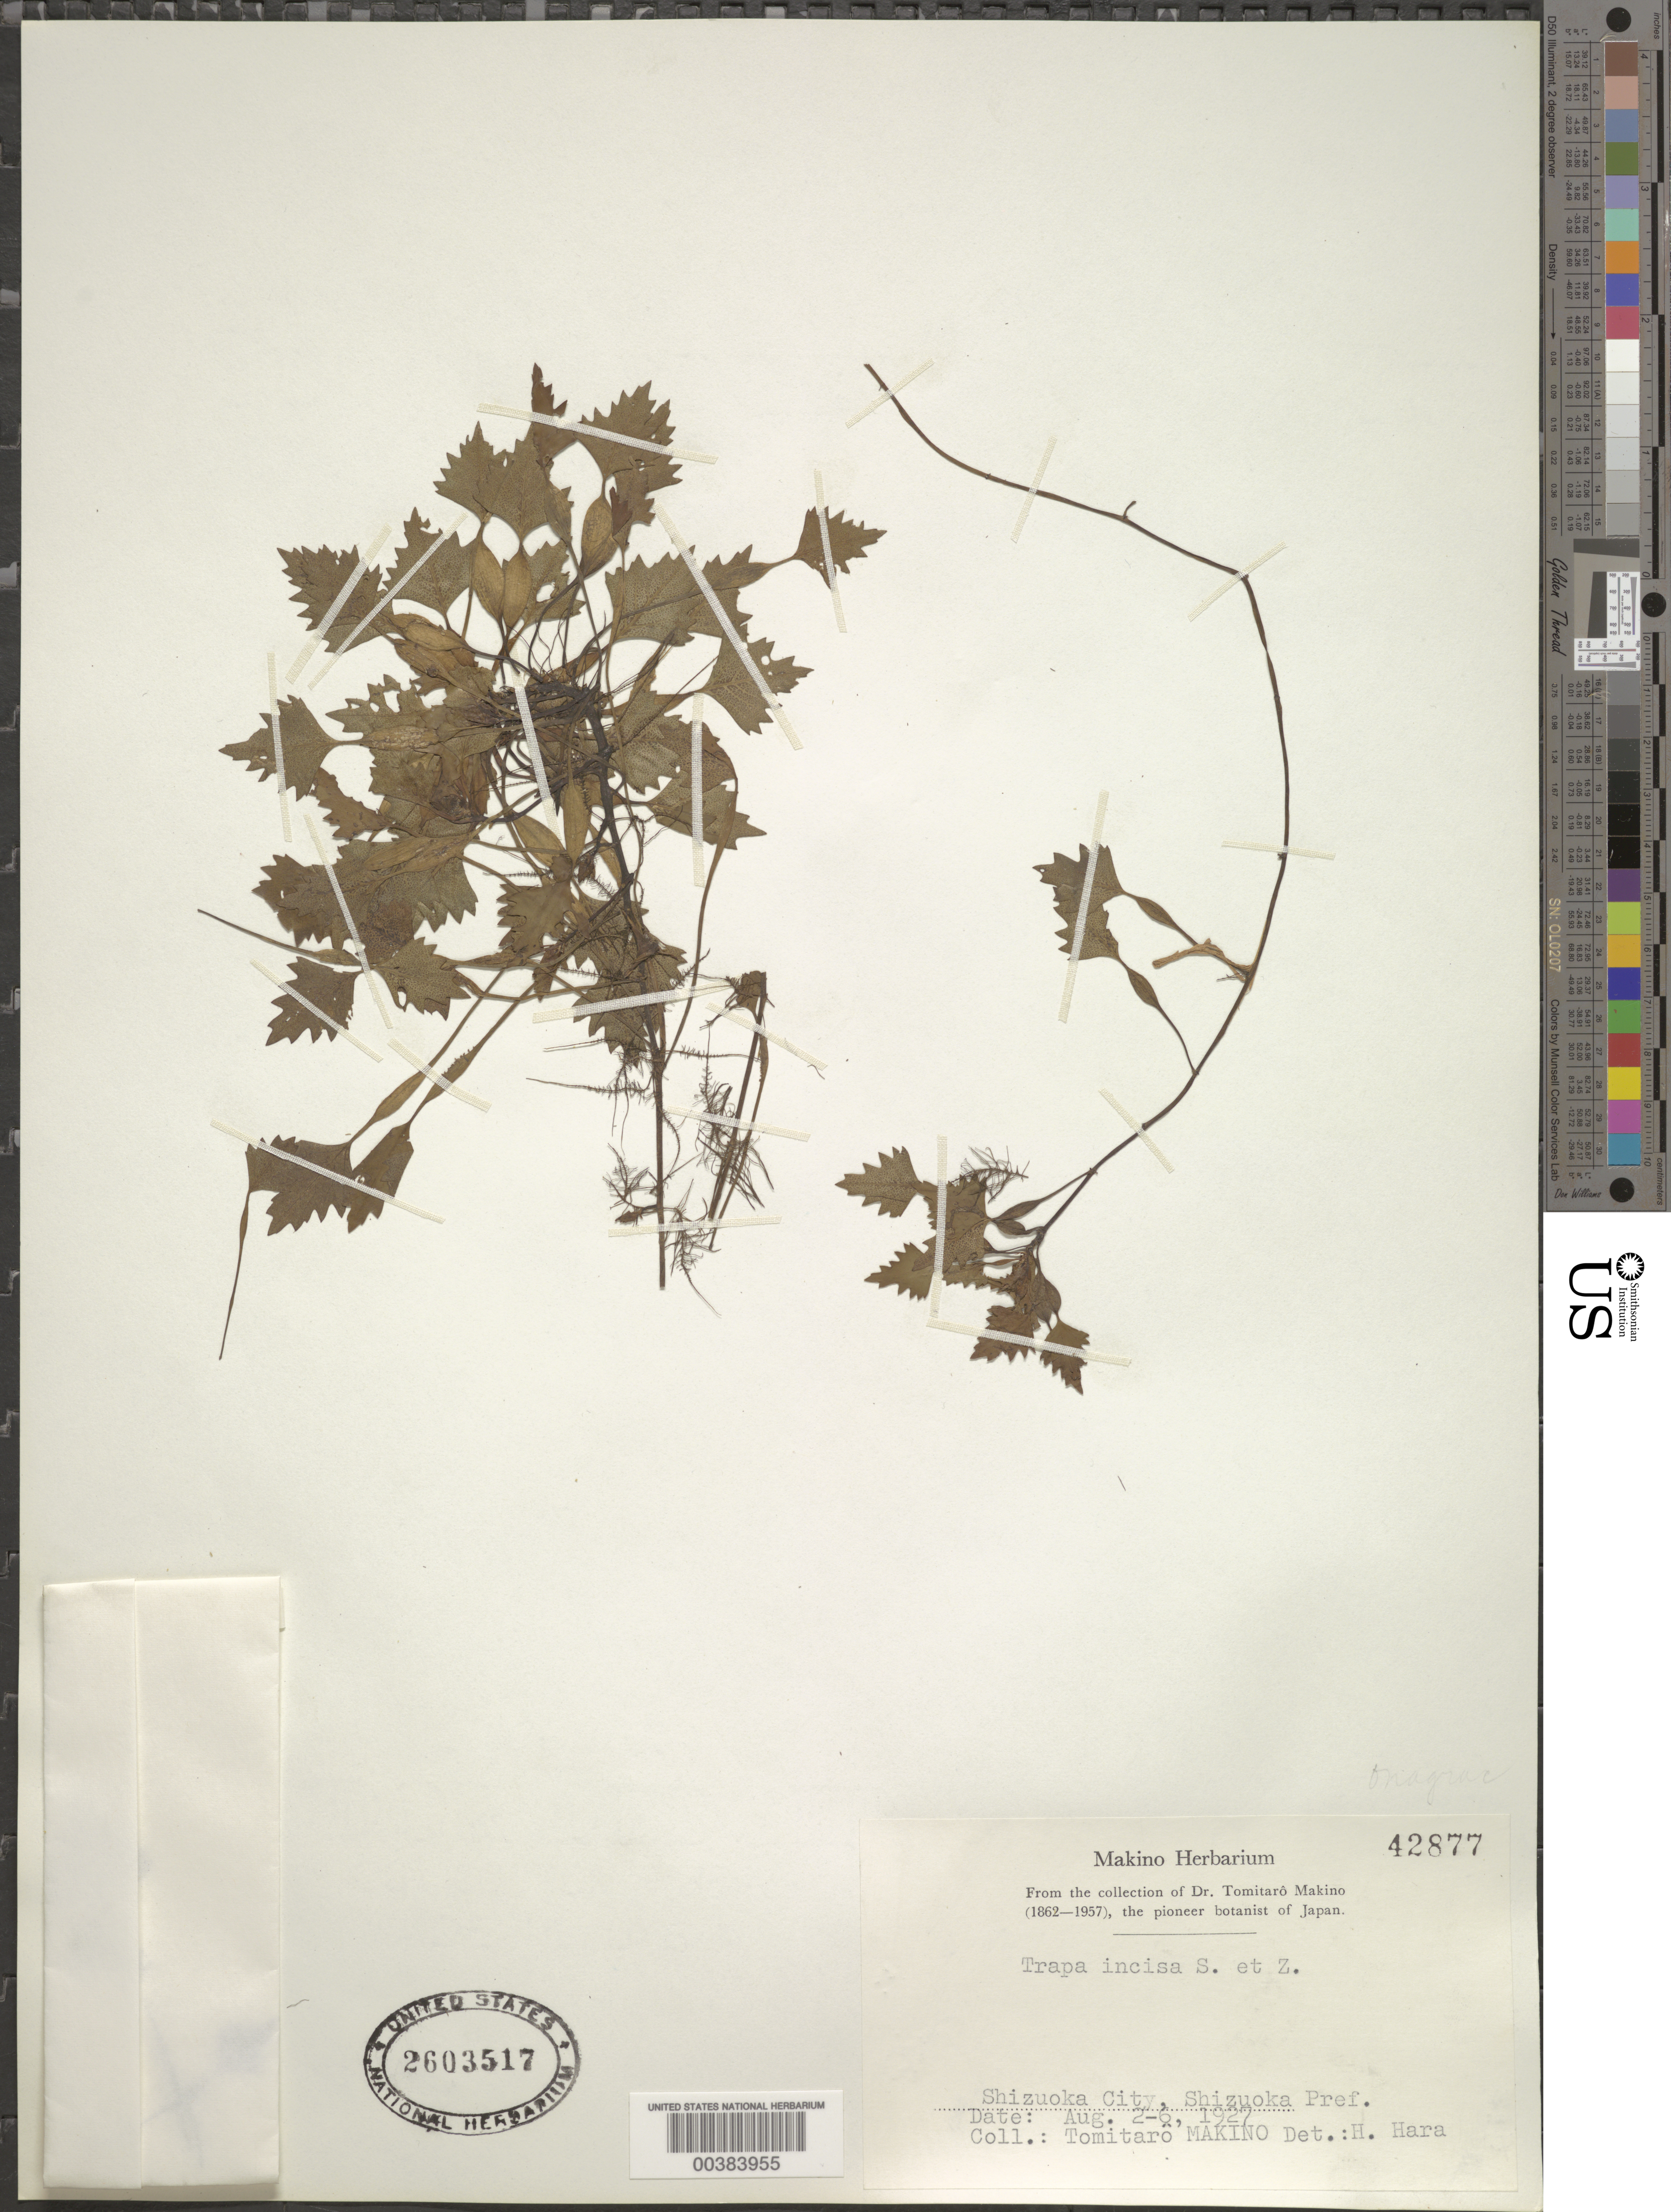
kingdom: Plantae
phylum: Tracheophyta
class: Magnoliopsida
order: Myrtales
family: Lythraceae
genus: Trapa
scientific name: Trapa incisa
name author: Siebold & Zucc.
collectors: T. Makino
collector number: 42877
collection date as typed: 02 Aug 1927 to 06 Aug 1927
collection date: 1927-08-02/1927-08-06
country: Japan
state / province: Sizuoka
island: Honshu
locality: Shizuoka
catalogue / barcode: US 2603517